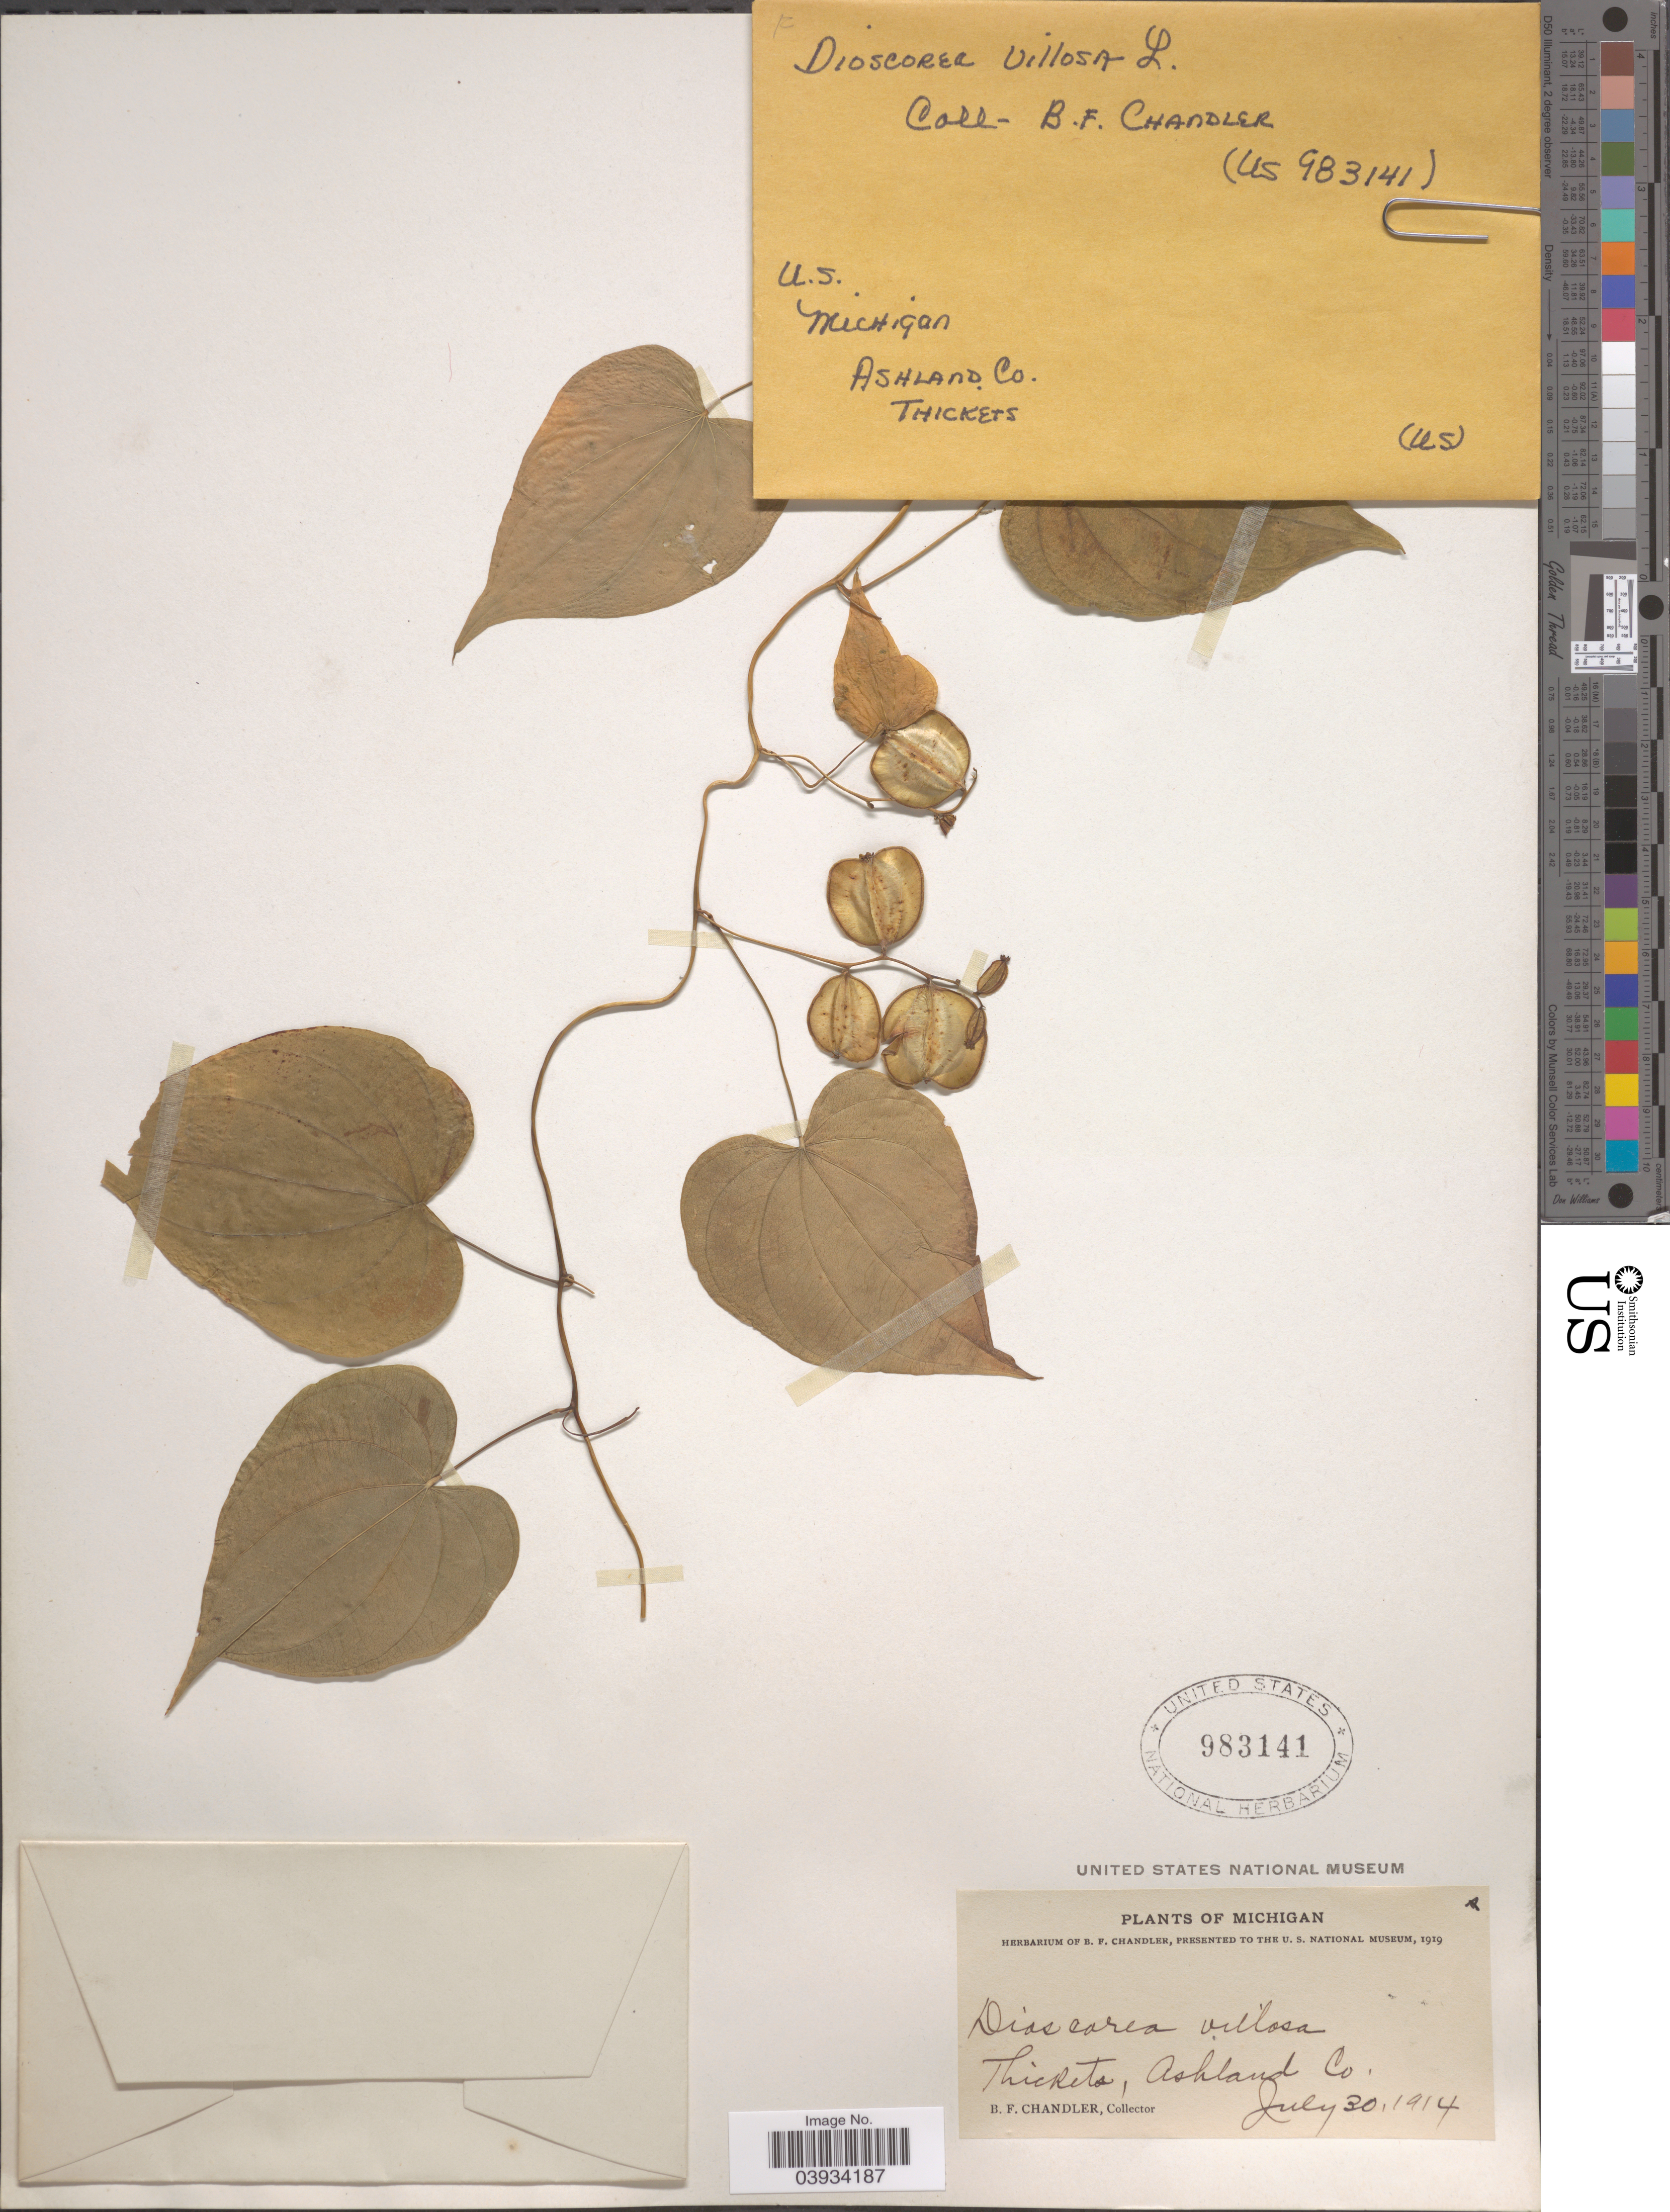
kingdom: Plantae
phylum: Tracheophyta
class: Liliopsida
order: Dioscoreales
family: Dioscoreaceae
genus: Dioscorea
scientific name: Dioscorea villosa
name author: L.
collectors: B. F. Chandler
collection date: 1914-07-30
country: United States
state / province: Michigan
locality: Thickets, Ashland Co.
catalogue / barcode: US 983141